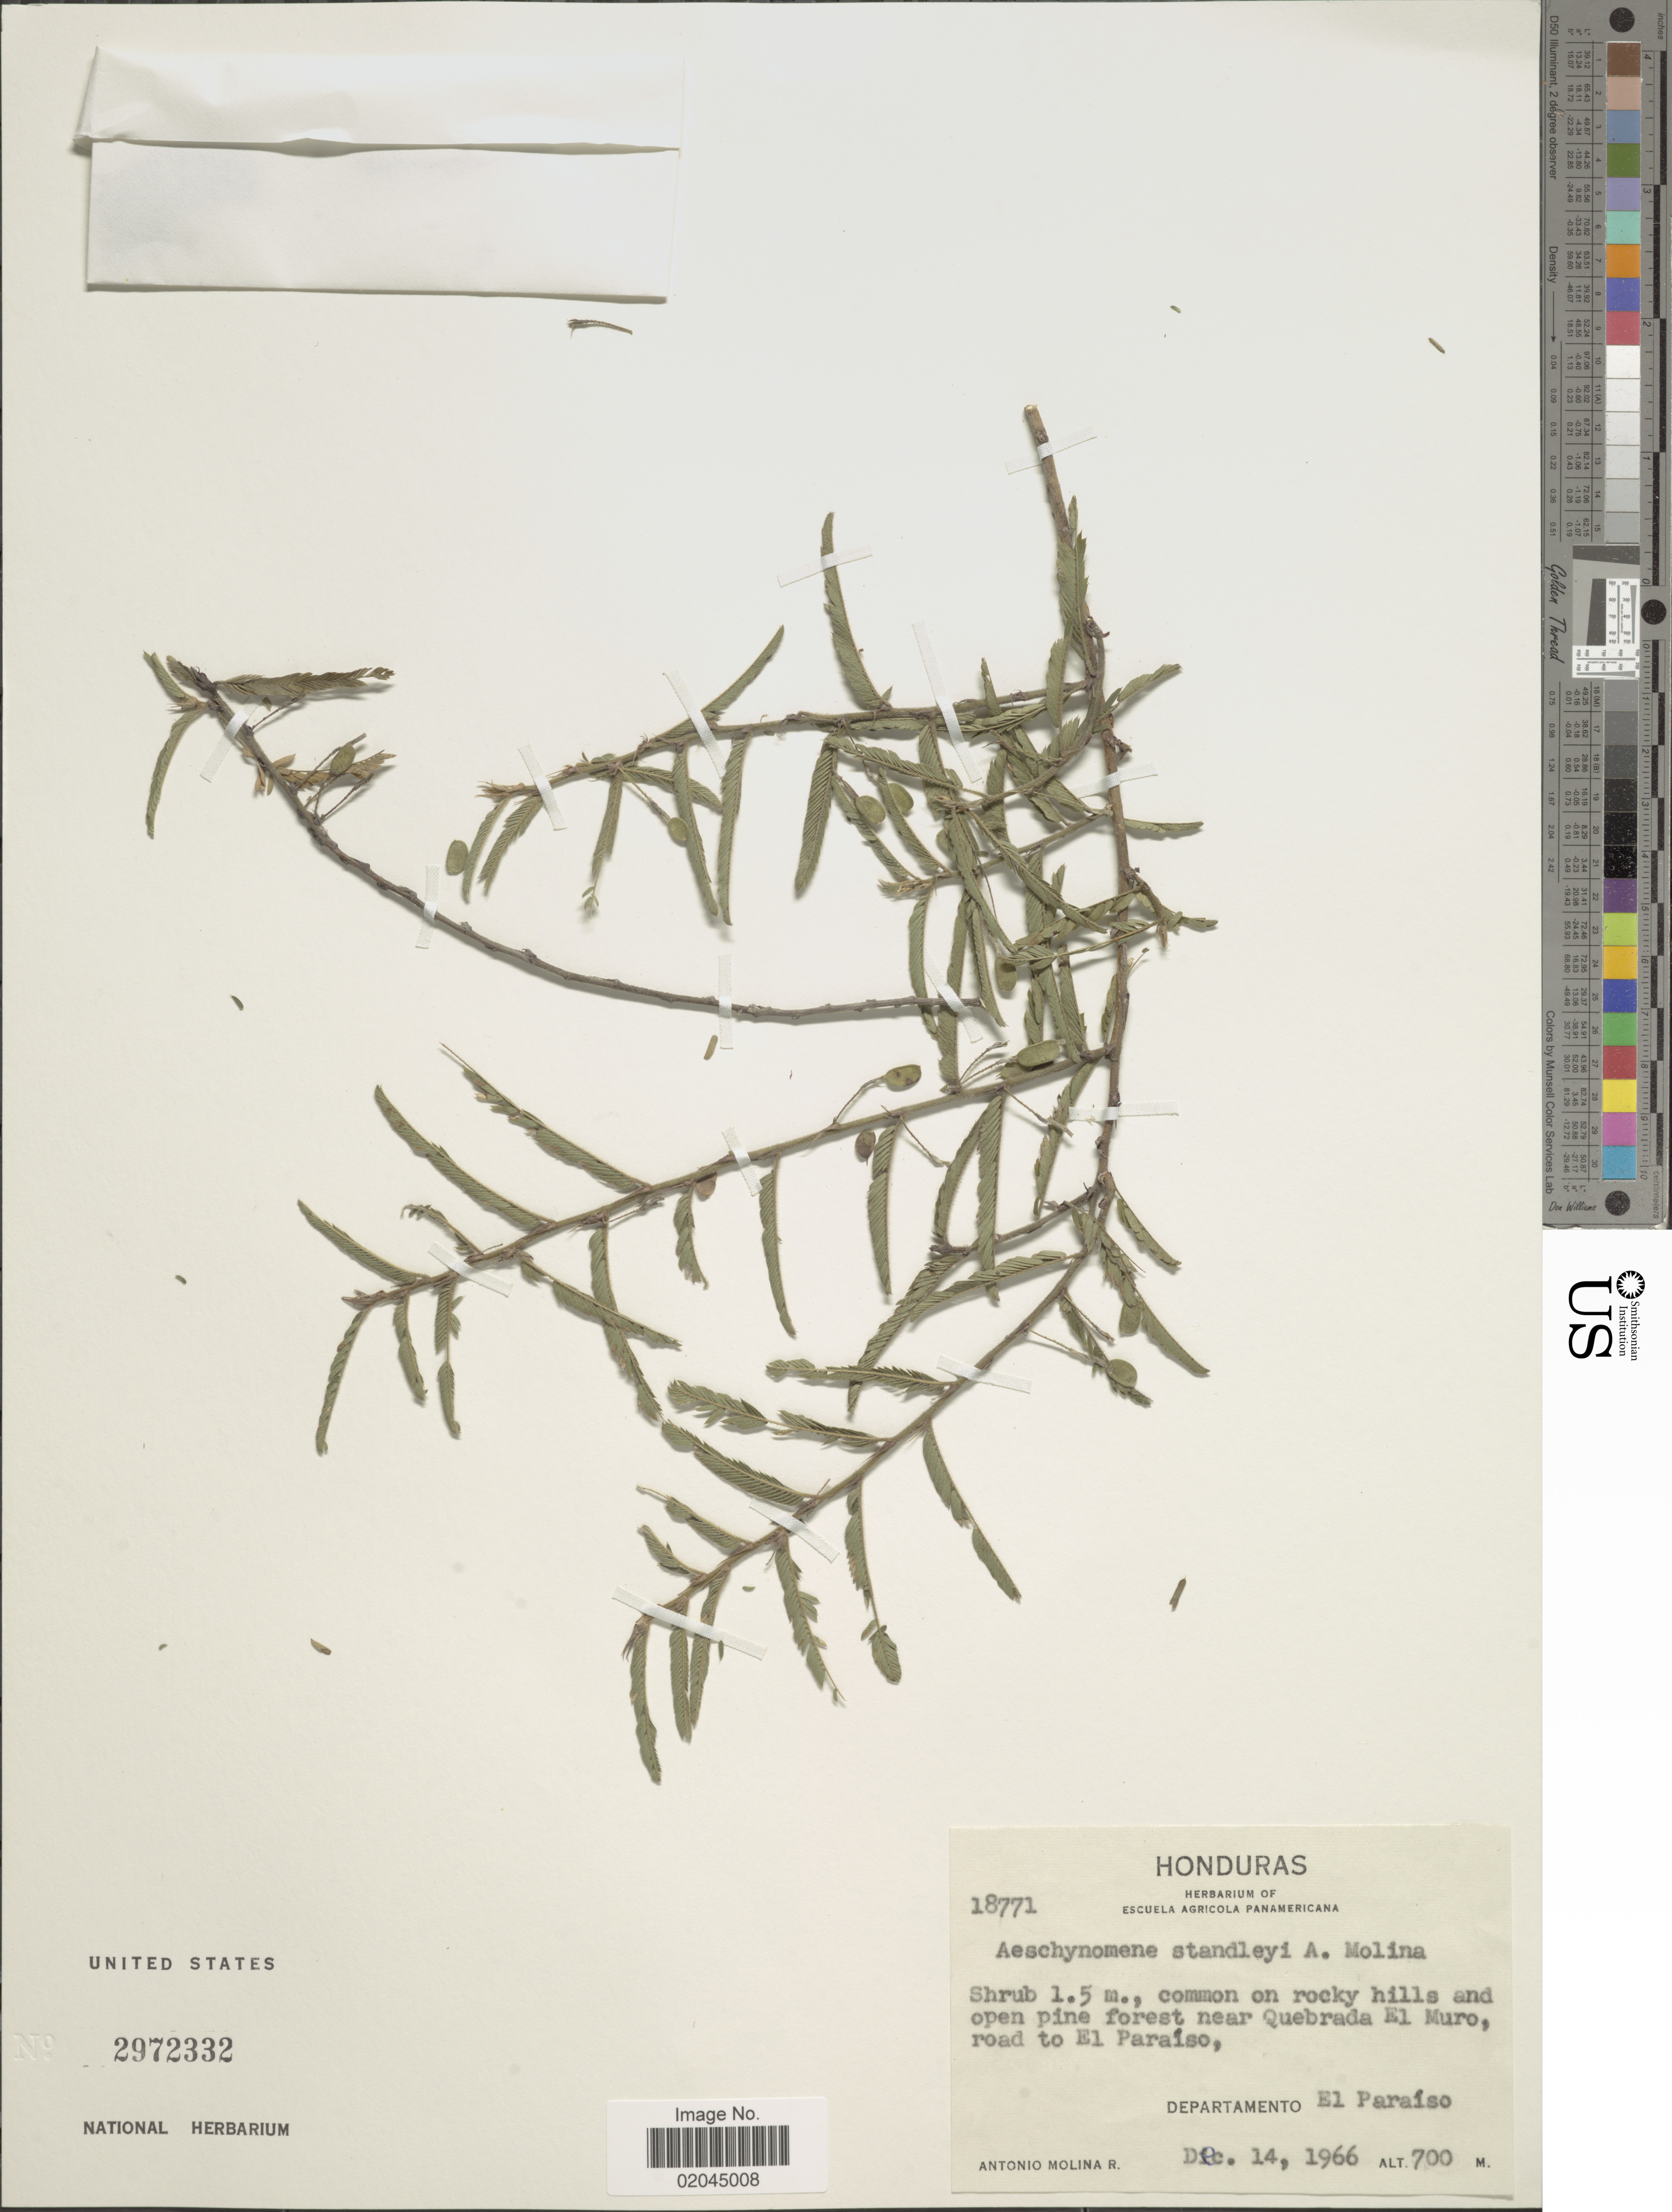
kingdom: Plantae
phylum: Tracheophyta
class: Magnoliopsida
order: Fabales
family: Fabaceae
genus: Aeschynomene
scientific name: Aeschynomene standleyi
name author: Ant. Molina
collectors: A. Molina R.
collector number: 18771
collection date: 1966-12-14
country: Honduras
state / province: El Paraíso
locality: Near Quebrada El Muro, road to El Paraiso,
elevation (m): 700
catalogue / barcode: US 2972332